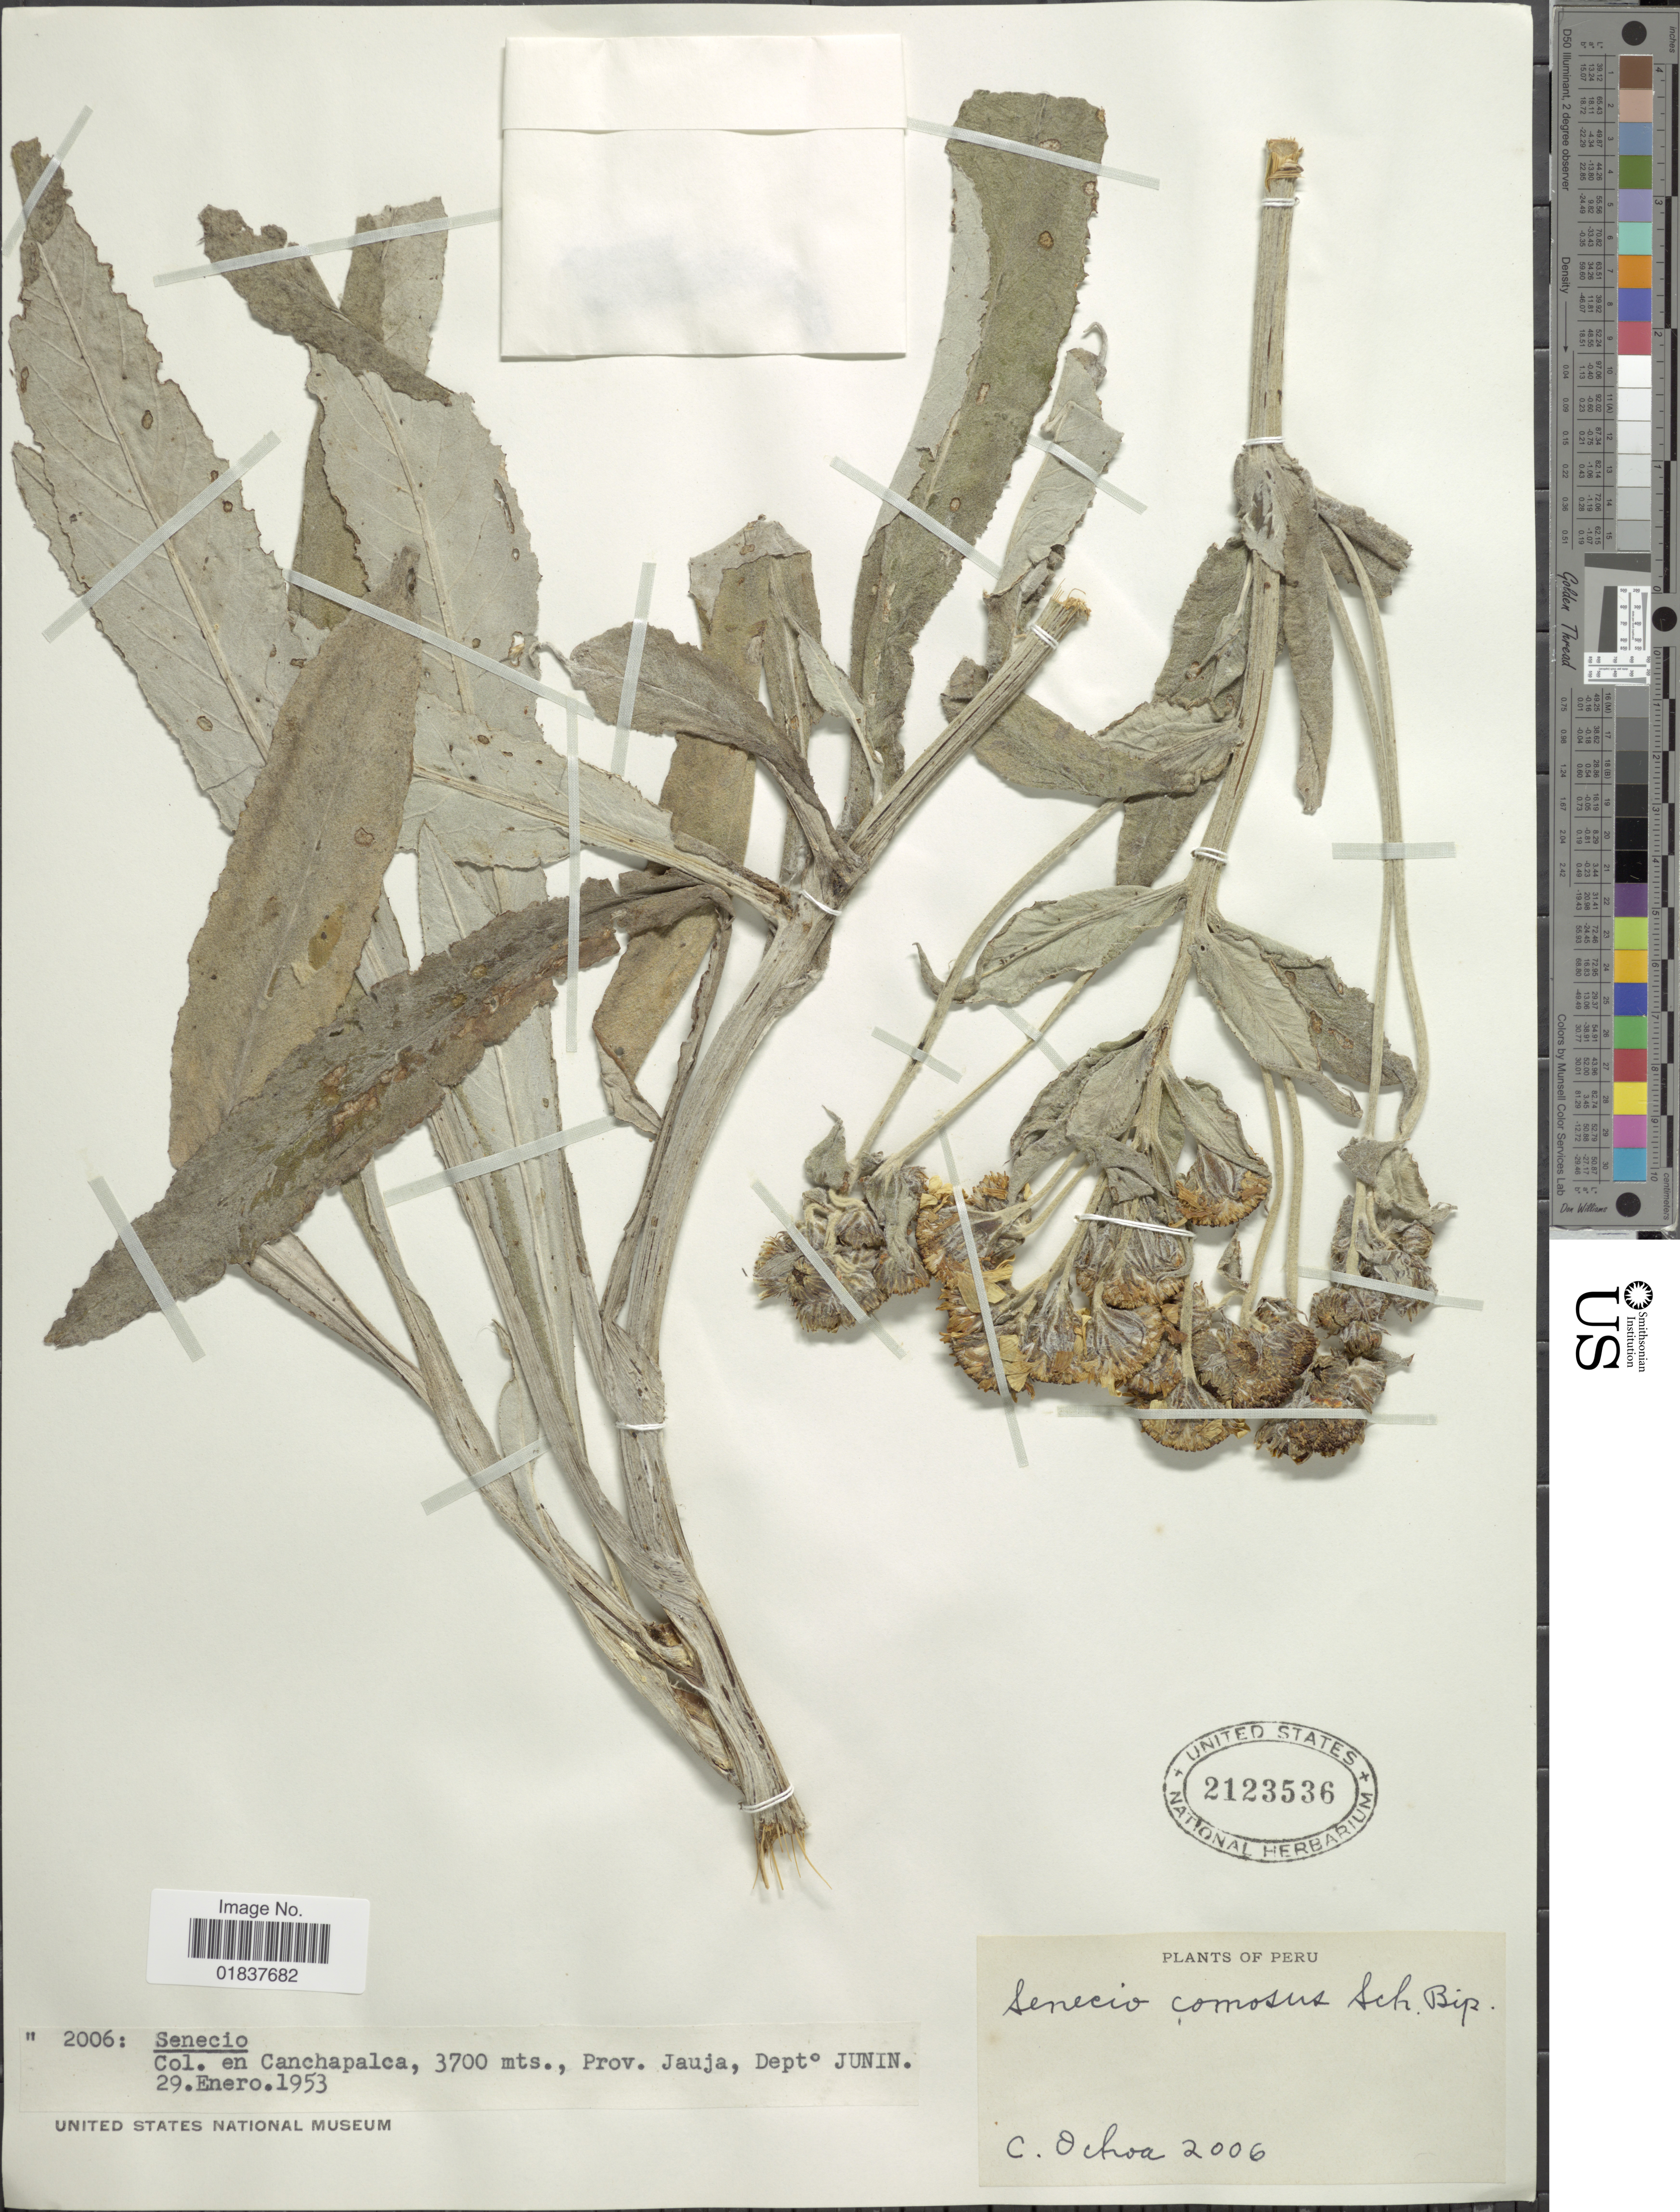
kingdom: Plantae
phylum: Tracheophyta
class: Magnoliopsida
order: Asterales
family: Asteraceae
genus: Senecio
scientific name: Senecio comosus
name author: Sch. Bip.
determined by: Salomon, Luciana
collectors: C. Ochoa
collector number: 2006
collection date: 1953-01-29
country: Peru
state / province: Junín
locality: Canchapalca, Prov. Jauja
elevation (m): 3700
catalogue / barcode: US 2123536